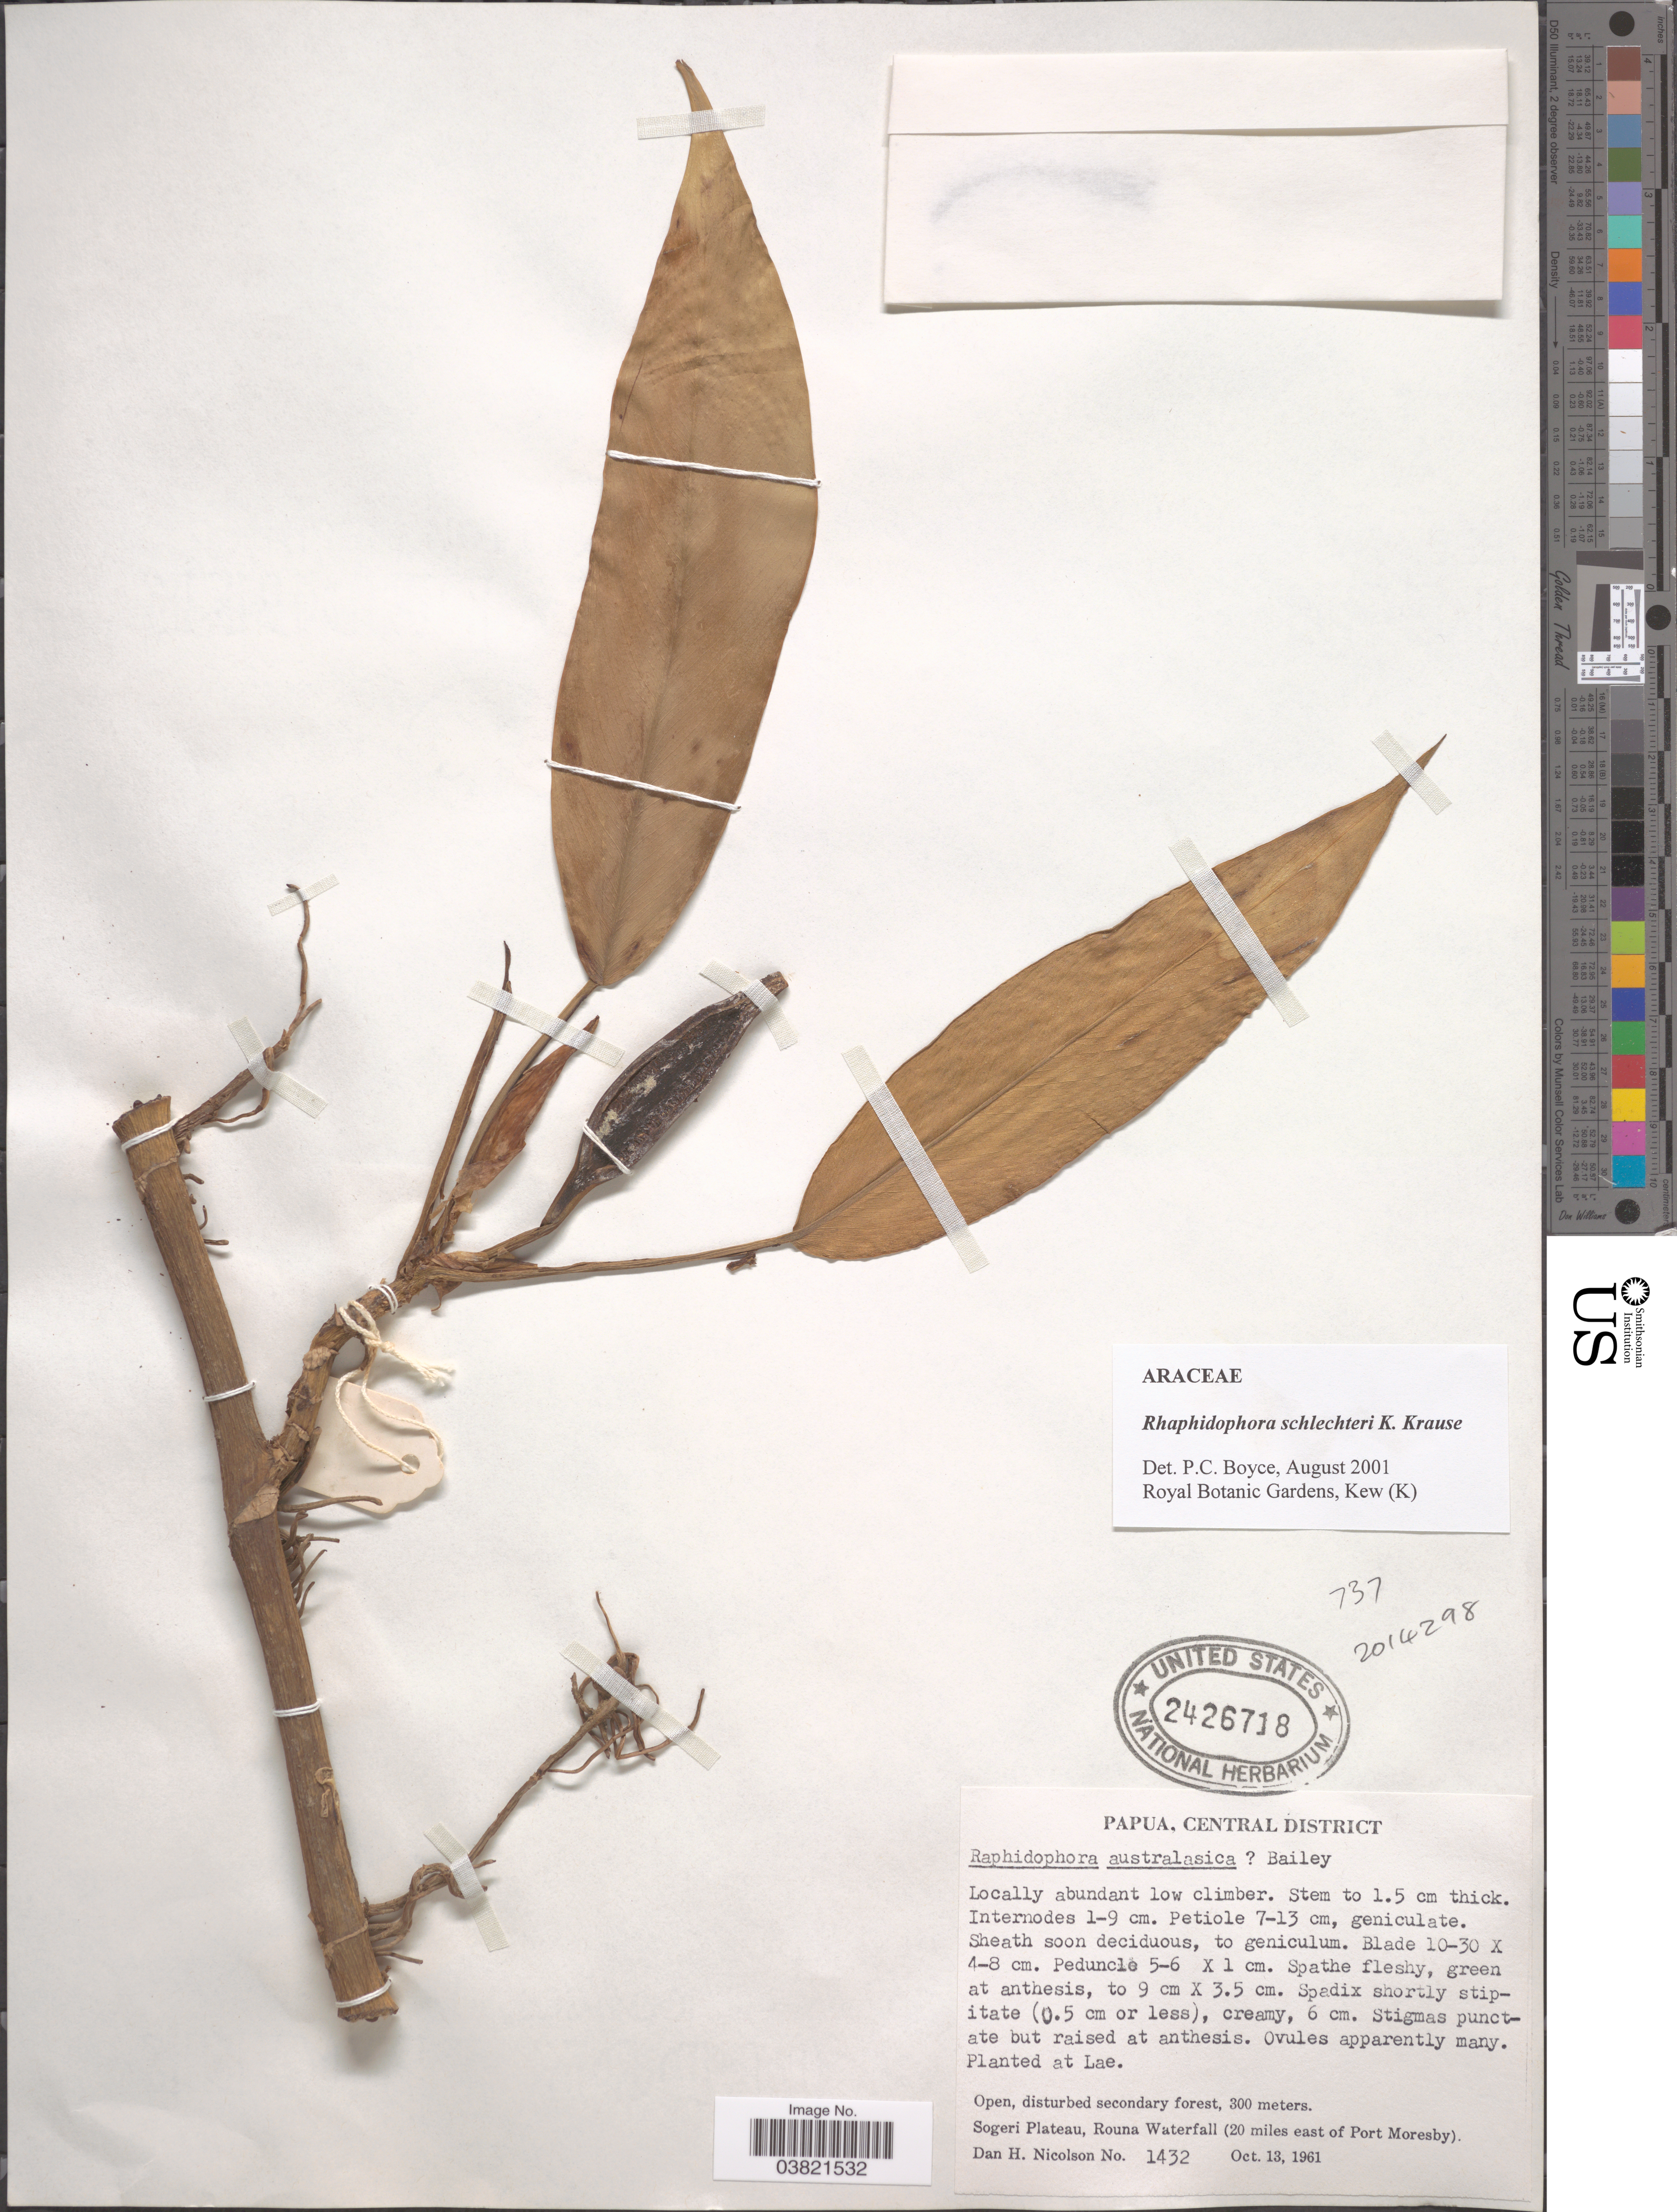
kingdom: Plantae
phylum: Tracheophyta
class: Liliopsida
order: Alismatales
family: Araceae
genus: Rhaphidophora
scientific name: Rhaphidophora schlechteri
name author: K. Krause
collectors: D. H. Nicolson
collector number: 1432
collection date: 1961-10-13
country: Papua New Guinea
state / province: Central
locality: Papua, Central District. Open, disturbed secondary forest. Sogeri Plateau, Rouna Waterfall (20 miles east of Port Moresby).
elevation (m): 300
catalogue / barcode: US 2426718